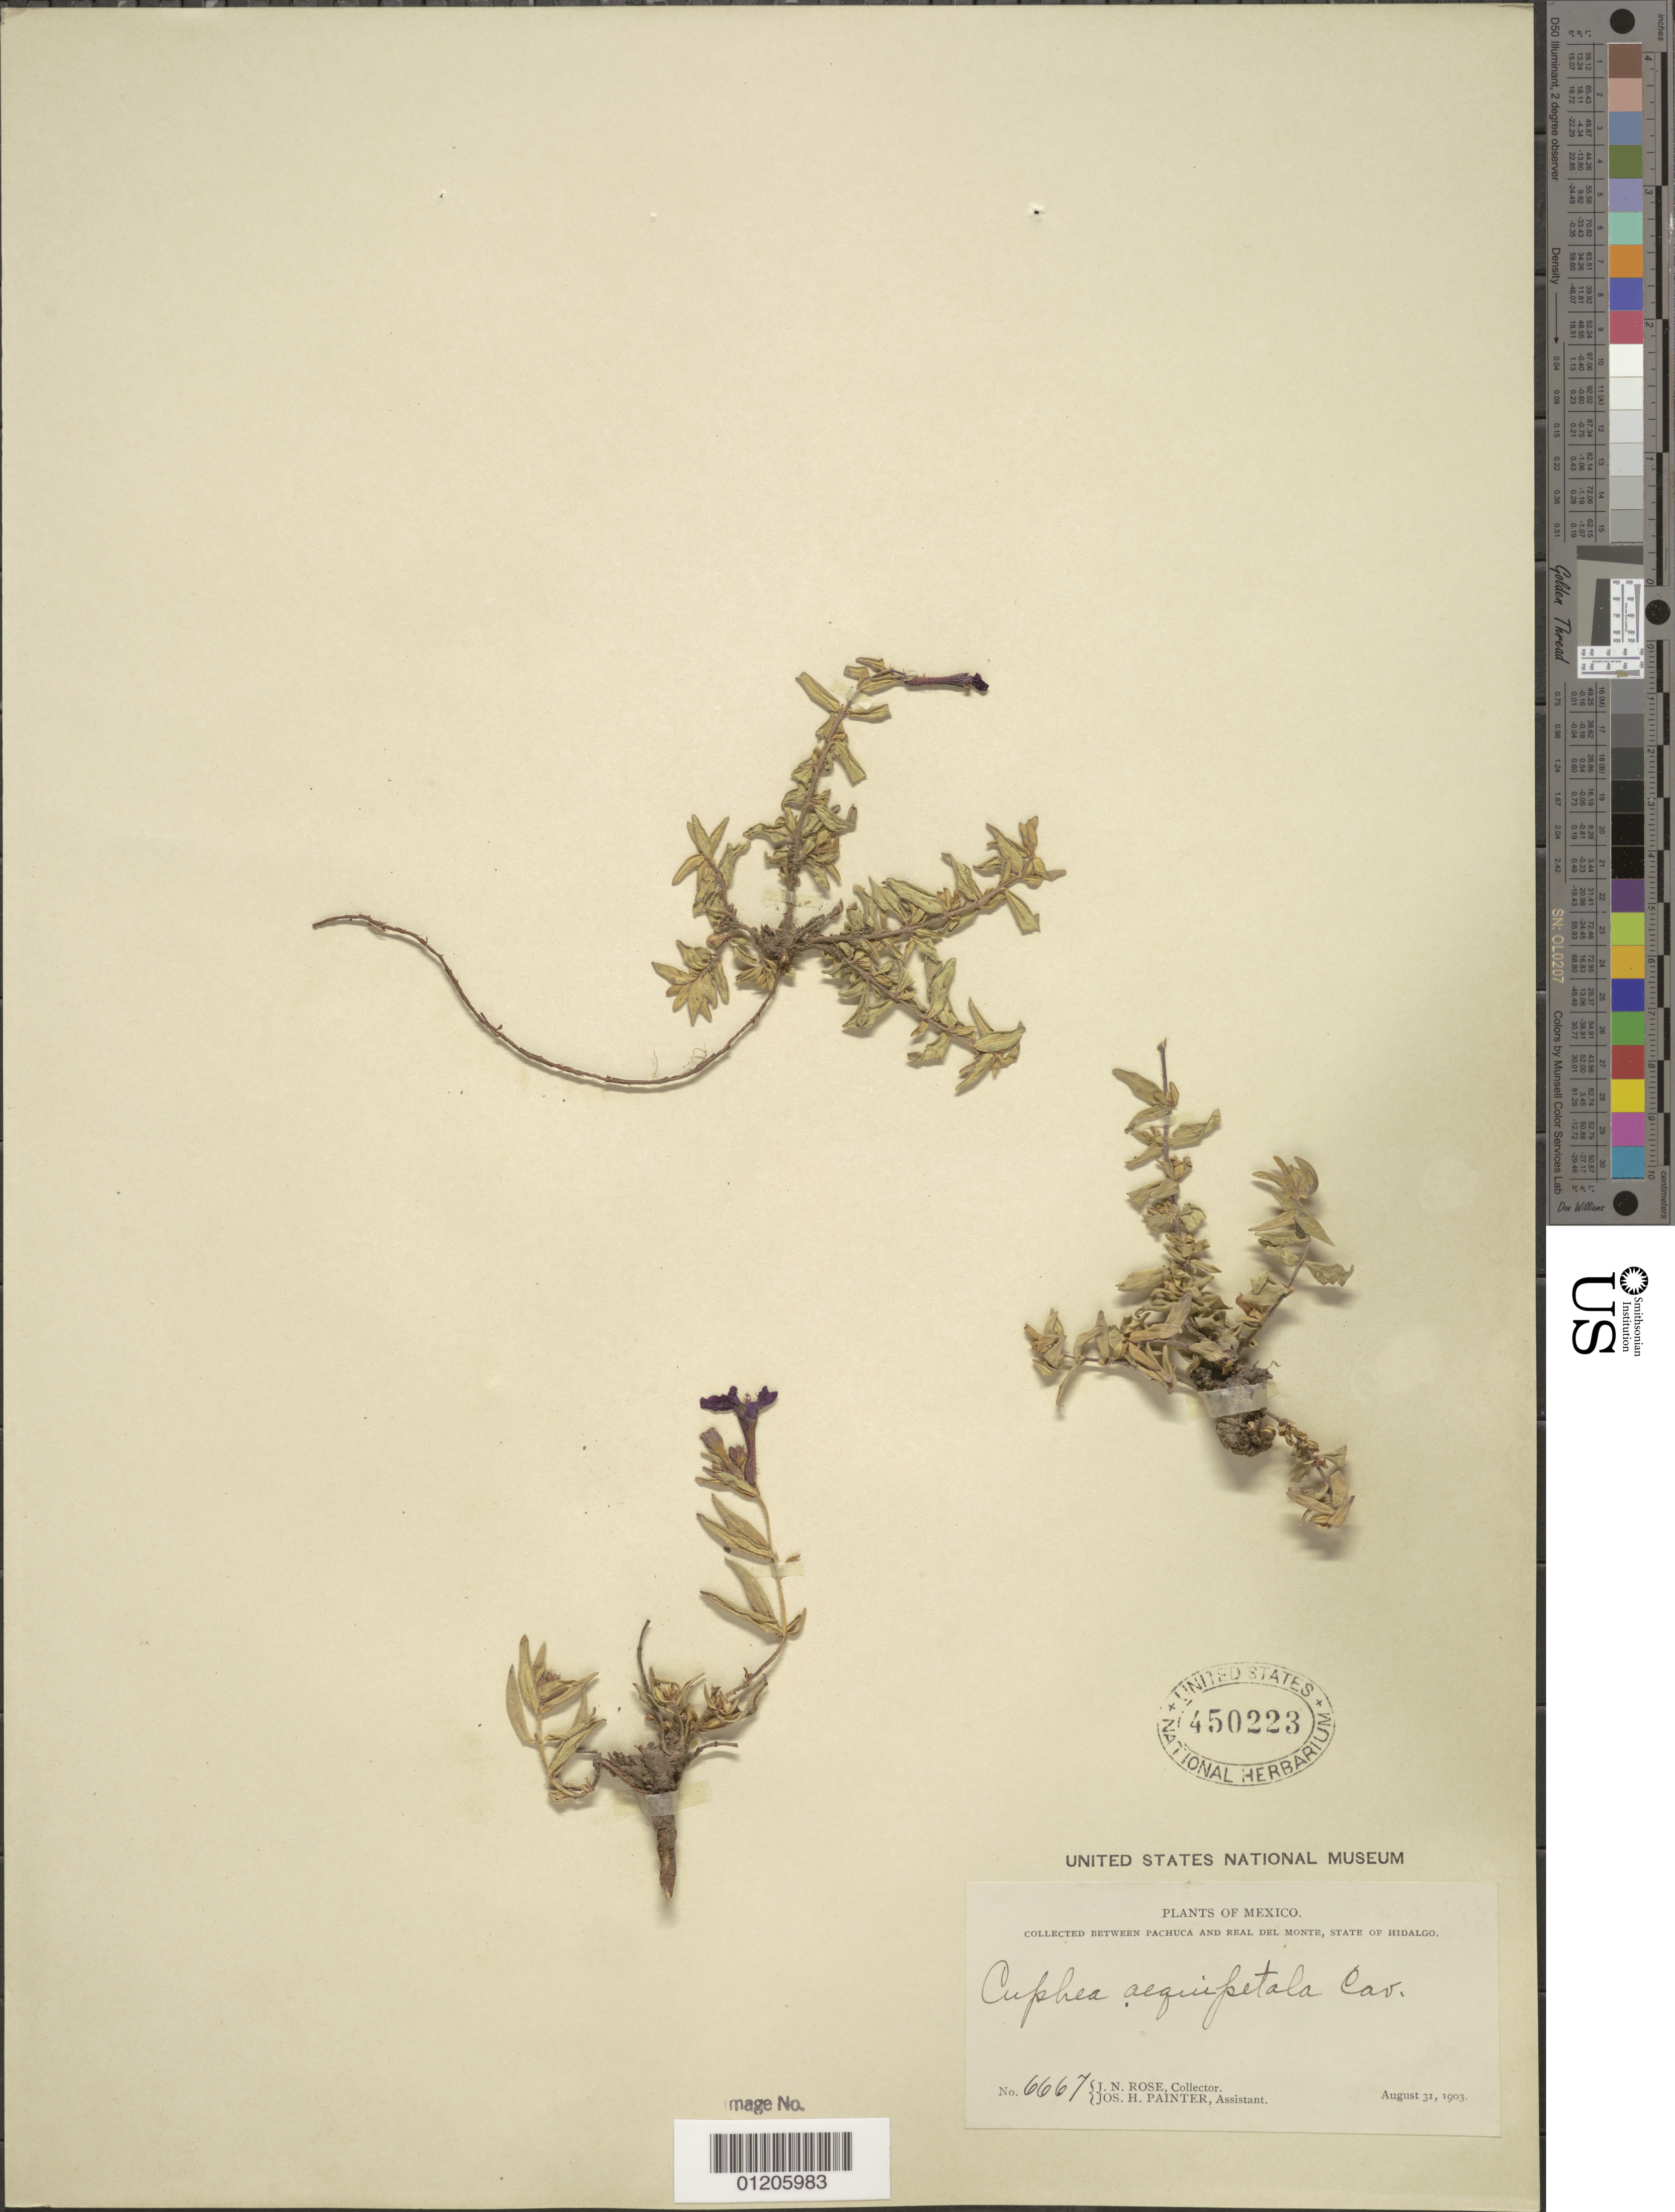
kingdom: Plantae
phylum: Tracheophyta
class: Magnoliopsida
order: Myrtales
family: Lythraceae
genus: Cuphea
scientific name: Cuphea aequipetala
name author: Cav.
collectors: J. N. Rose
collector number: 6667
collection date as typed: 31 Aug 1903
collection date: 1903-08-31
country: Mexico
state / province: Hidalgo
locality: Between Pachuca and Real del Monte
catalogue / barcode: US 450223